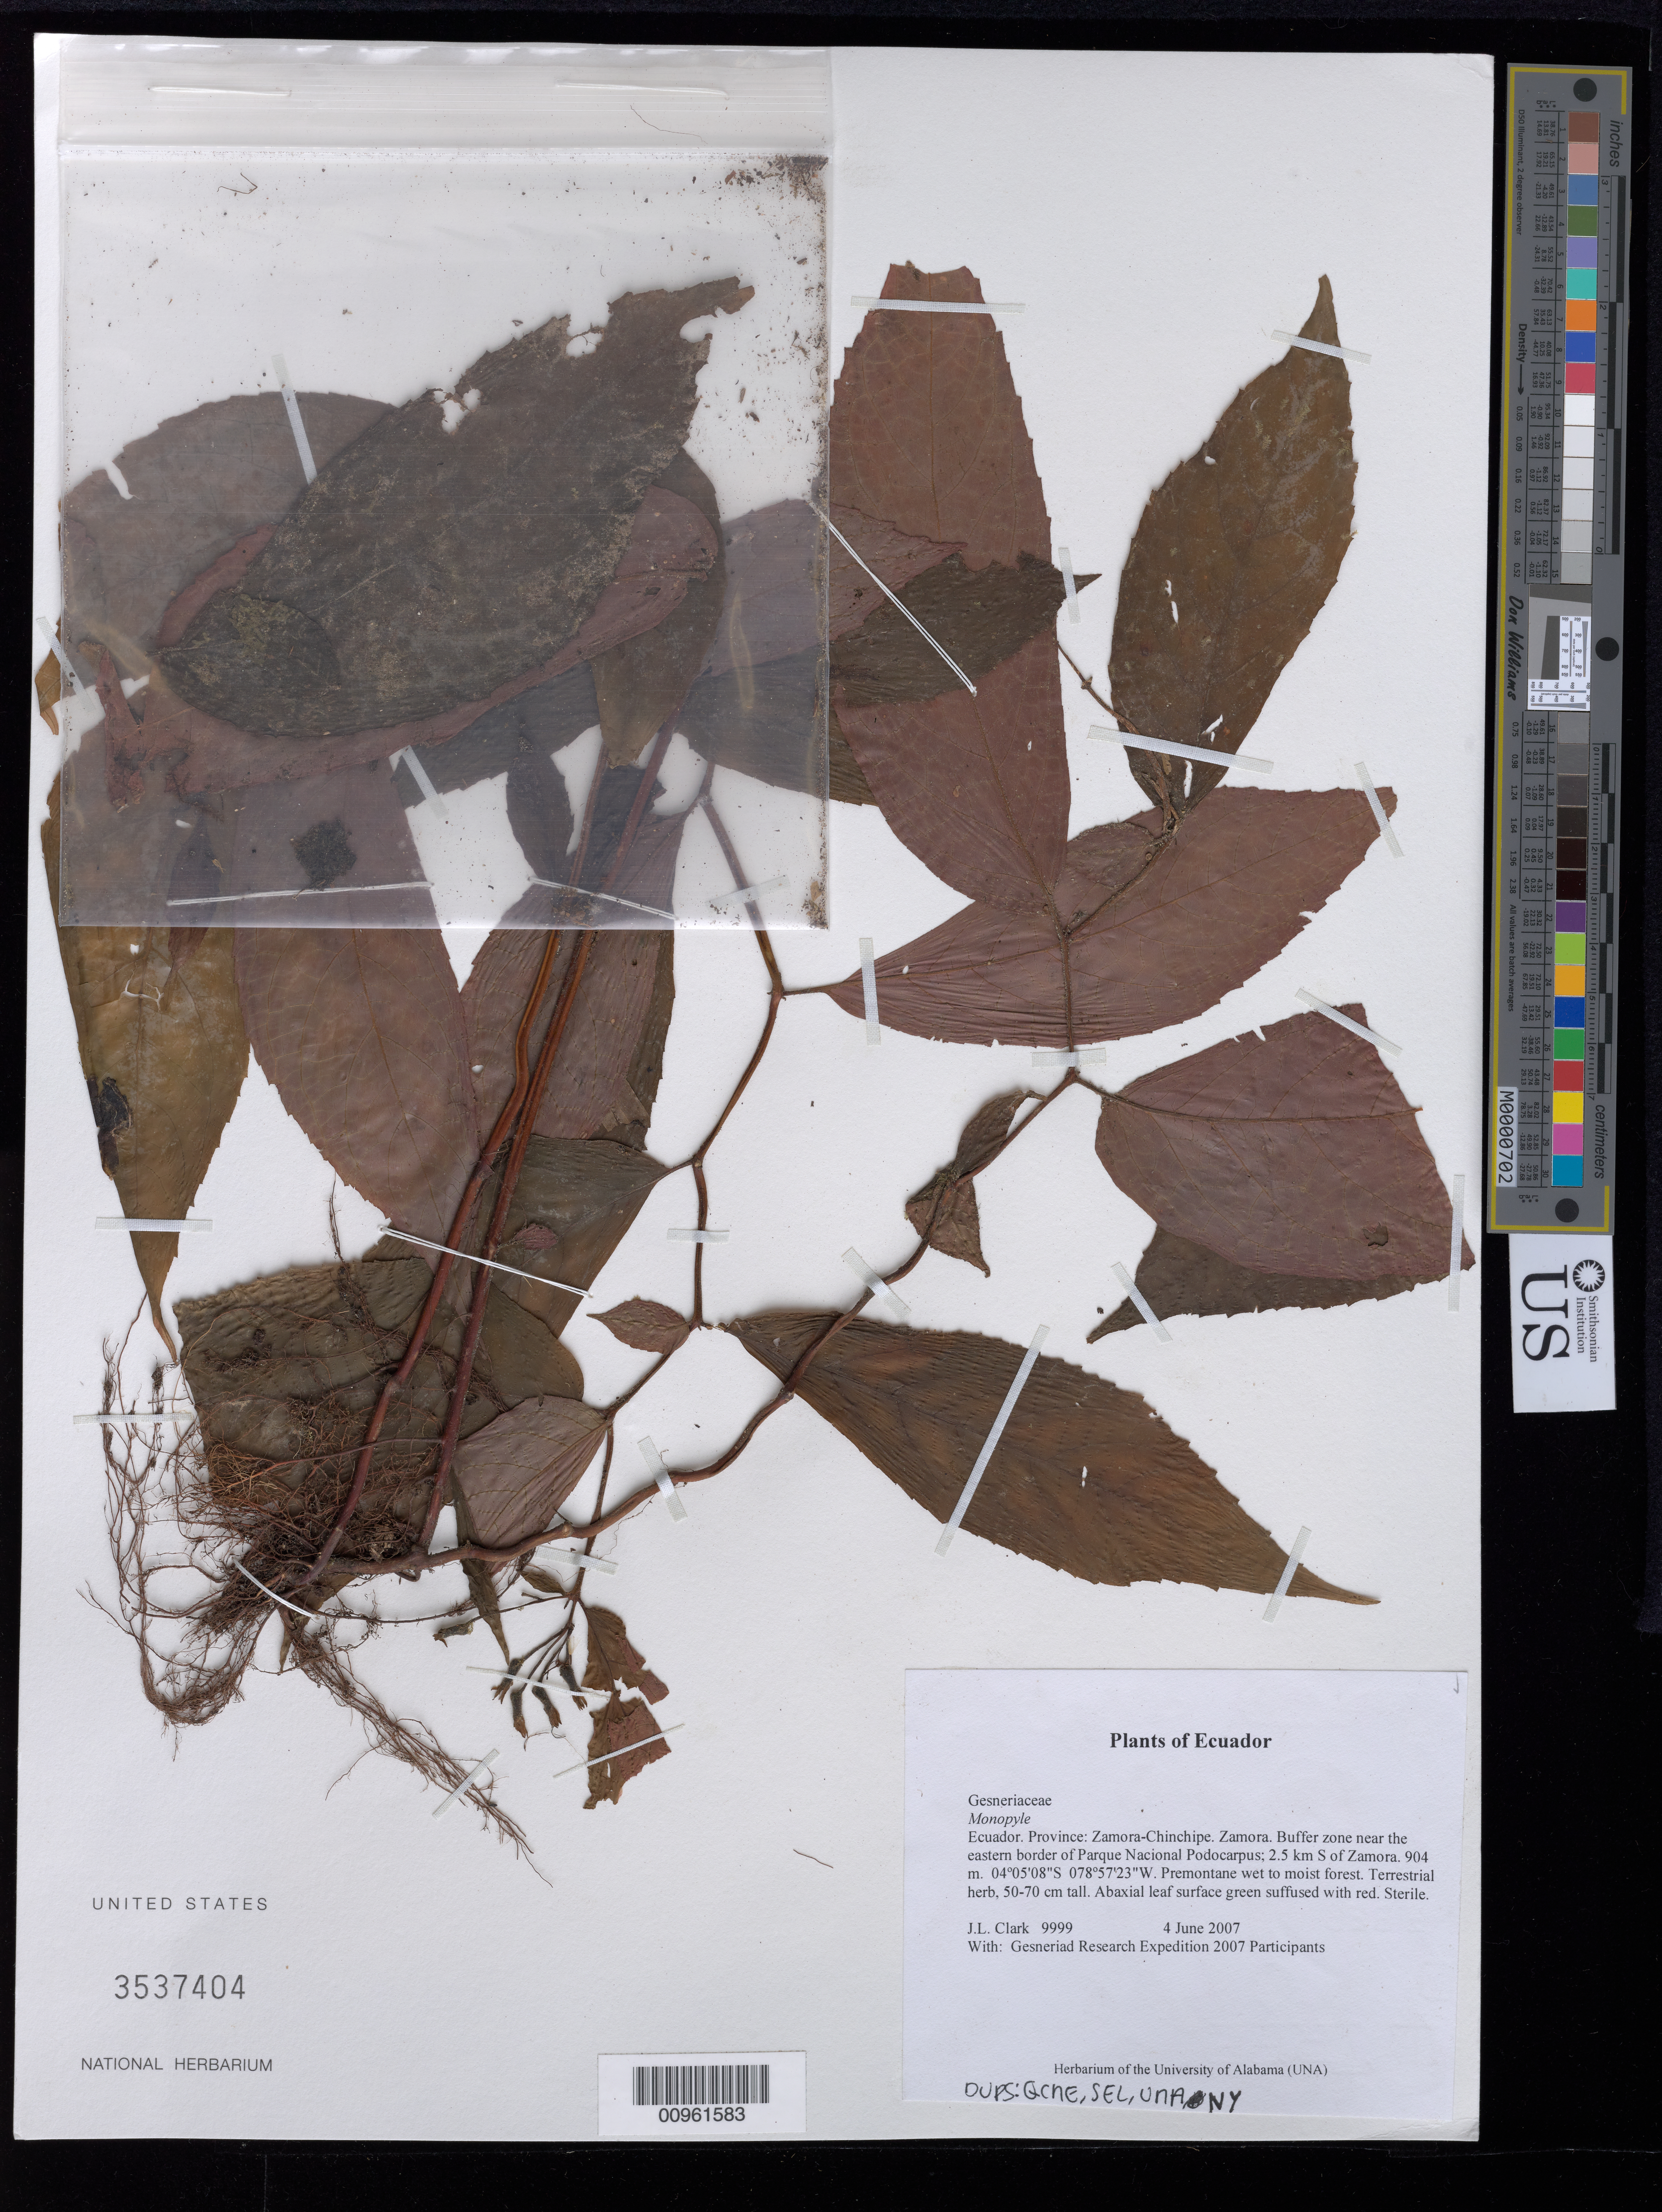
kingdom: Plantae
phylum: Tracheophyta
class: Magnoliopsida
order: Lamiales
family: Gesneriaceae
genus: Monopyle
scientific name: Monopyle sp.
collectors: J. L. Clark & Gesneriad Research Expedition 2007 Participants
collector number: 9999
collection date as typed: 04 Jun 2007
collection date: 2007-06-04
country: Ecuador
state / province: Zamora-Chinchipe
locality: Cantón: Zamora. Buffer zone near the eastern border of Parque Nacional Podocarpus; 2.5 km S of Zamora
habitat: Premontane wet to moist forest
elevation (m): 904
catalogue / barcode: US 3537404